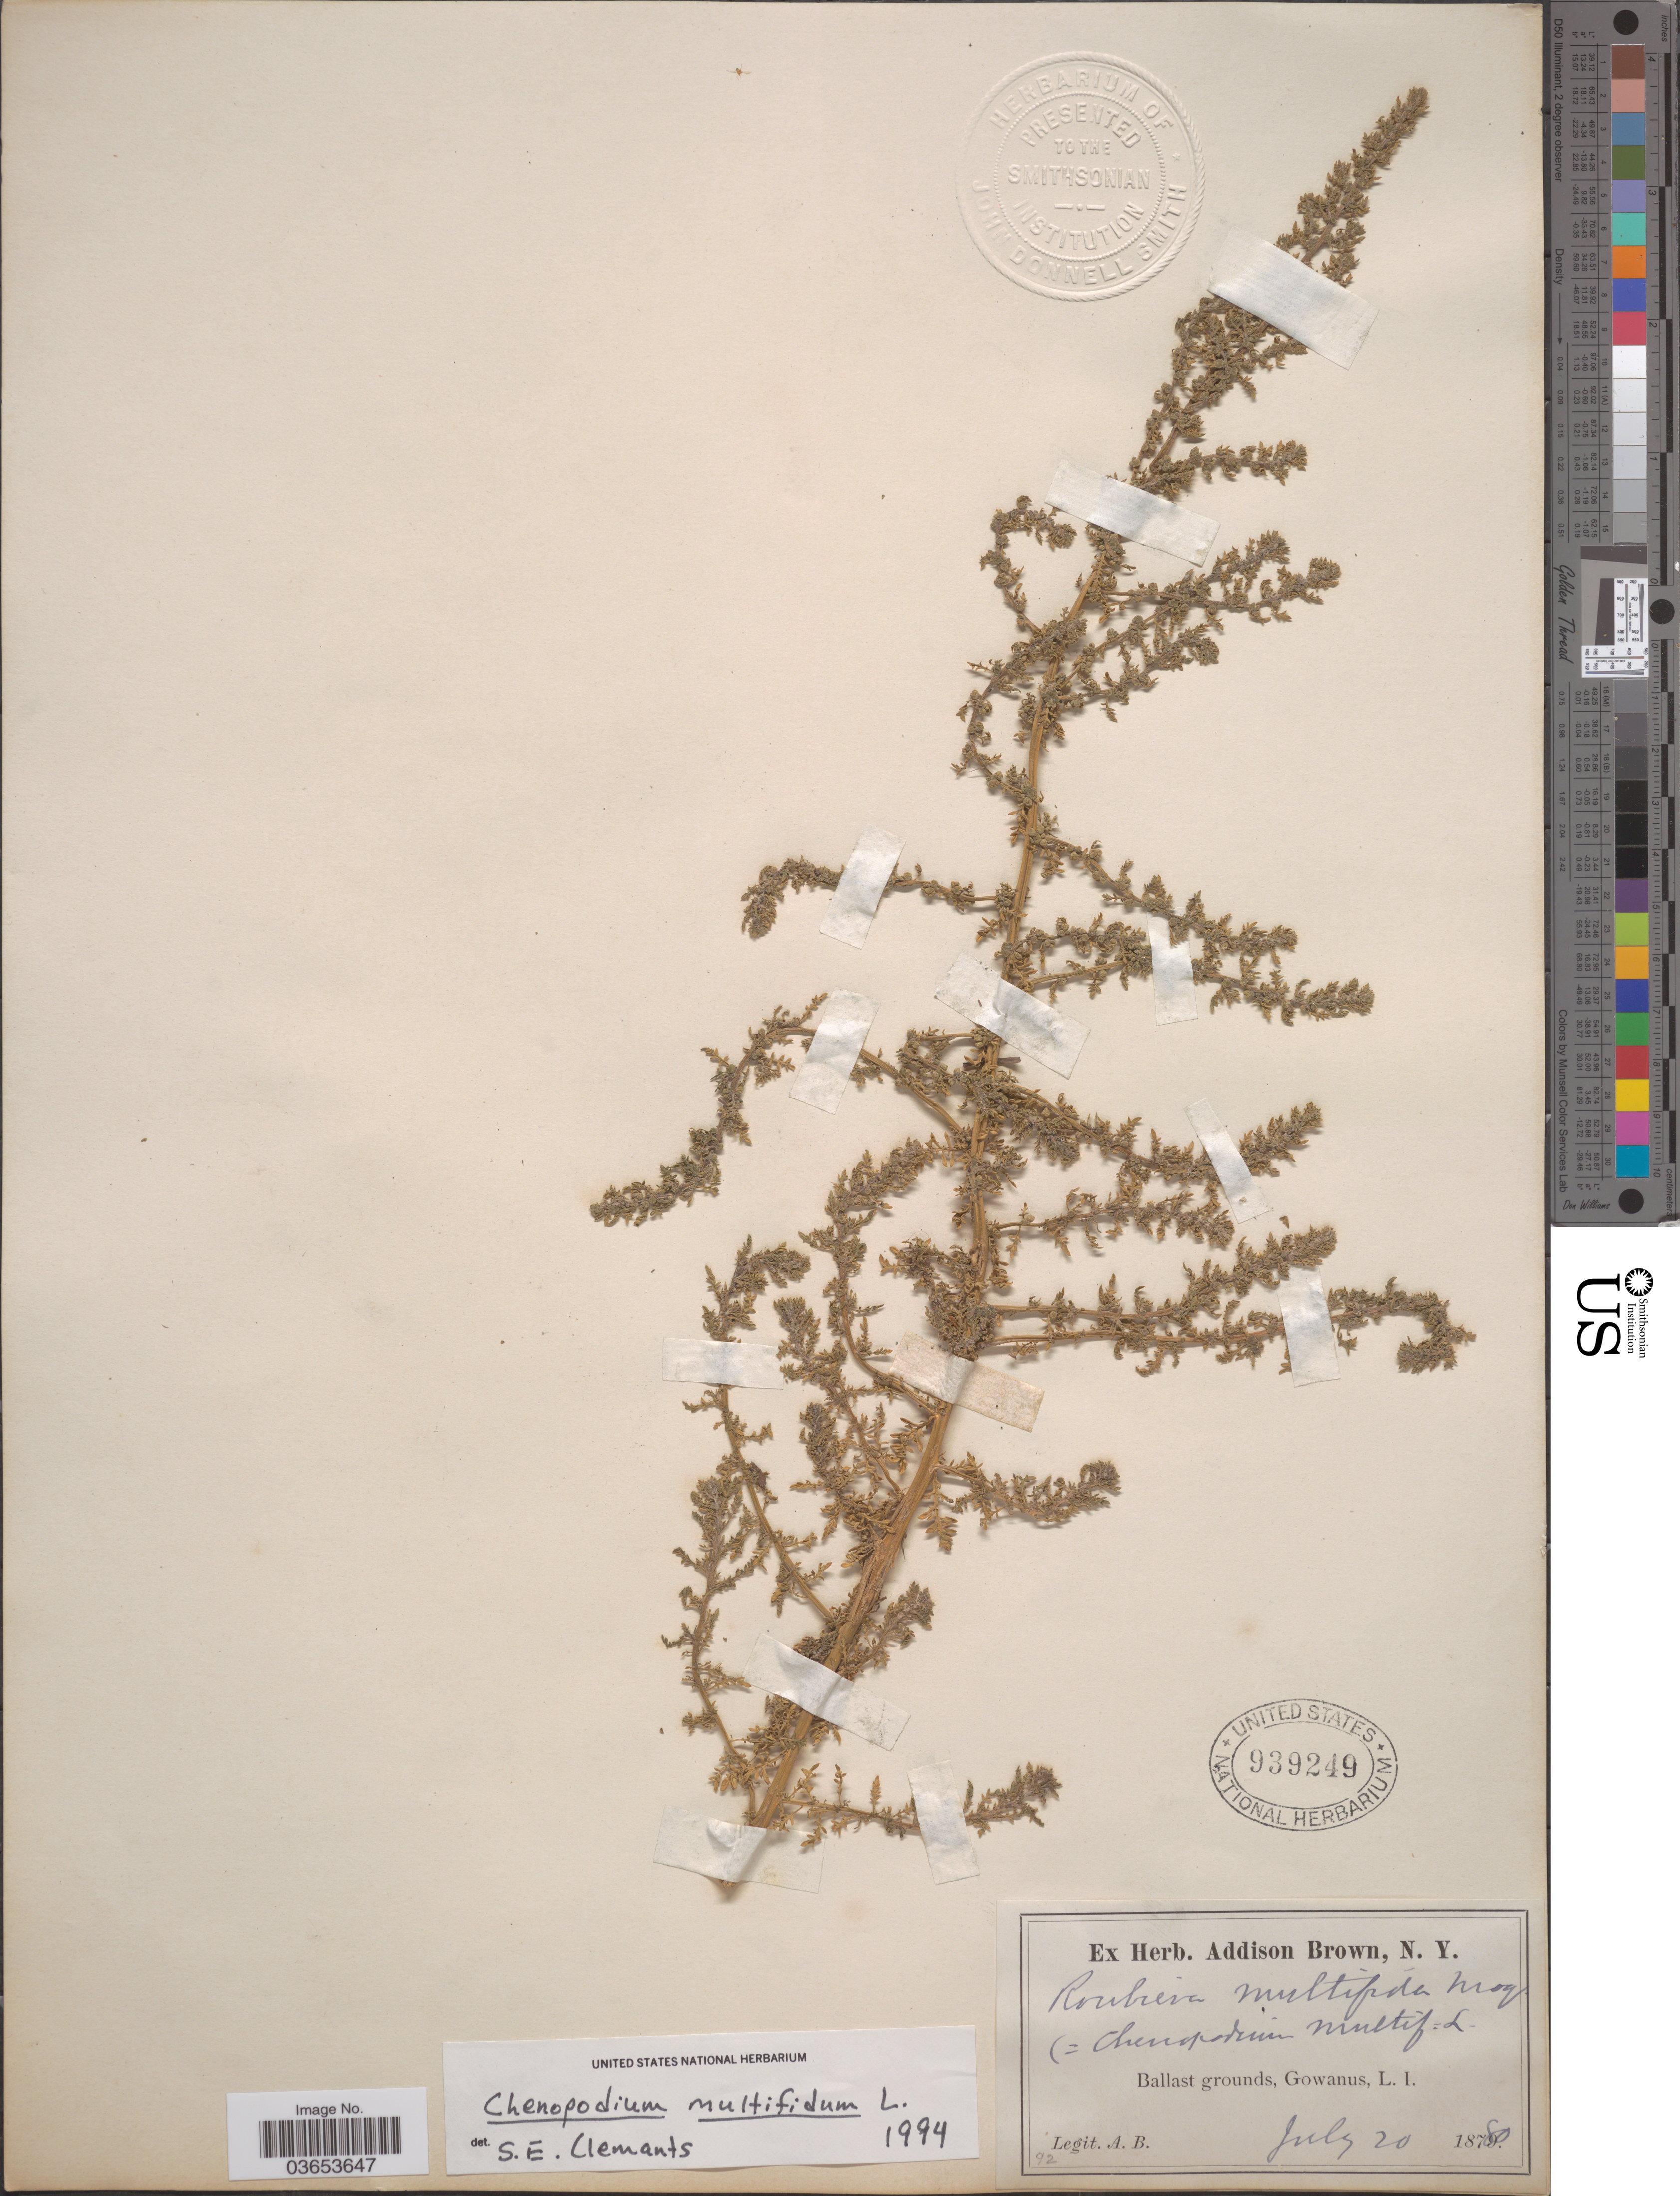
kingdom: Plantae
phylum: Tracheophyta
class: Magnoliopsida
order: Caryophyllales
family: Amaranthaceae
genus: Chenopodium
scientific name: Chenopodium multifidum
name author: L.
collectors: A. Brown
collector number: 92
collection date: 1880-07-20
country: United States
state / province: New York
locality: Ballast grounds, Gowanus, L.I.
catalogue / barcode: US 939249